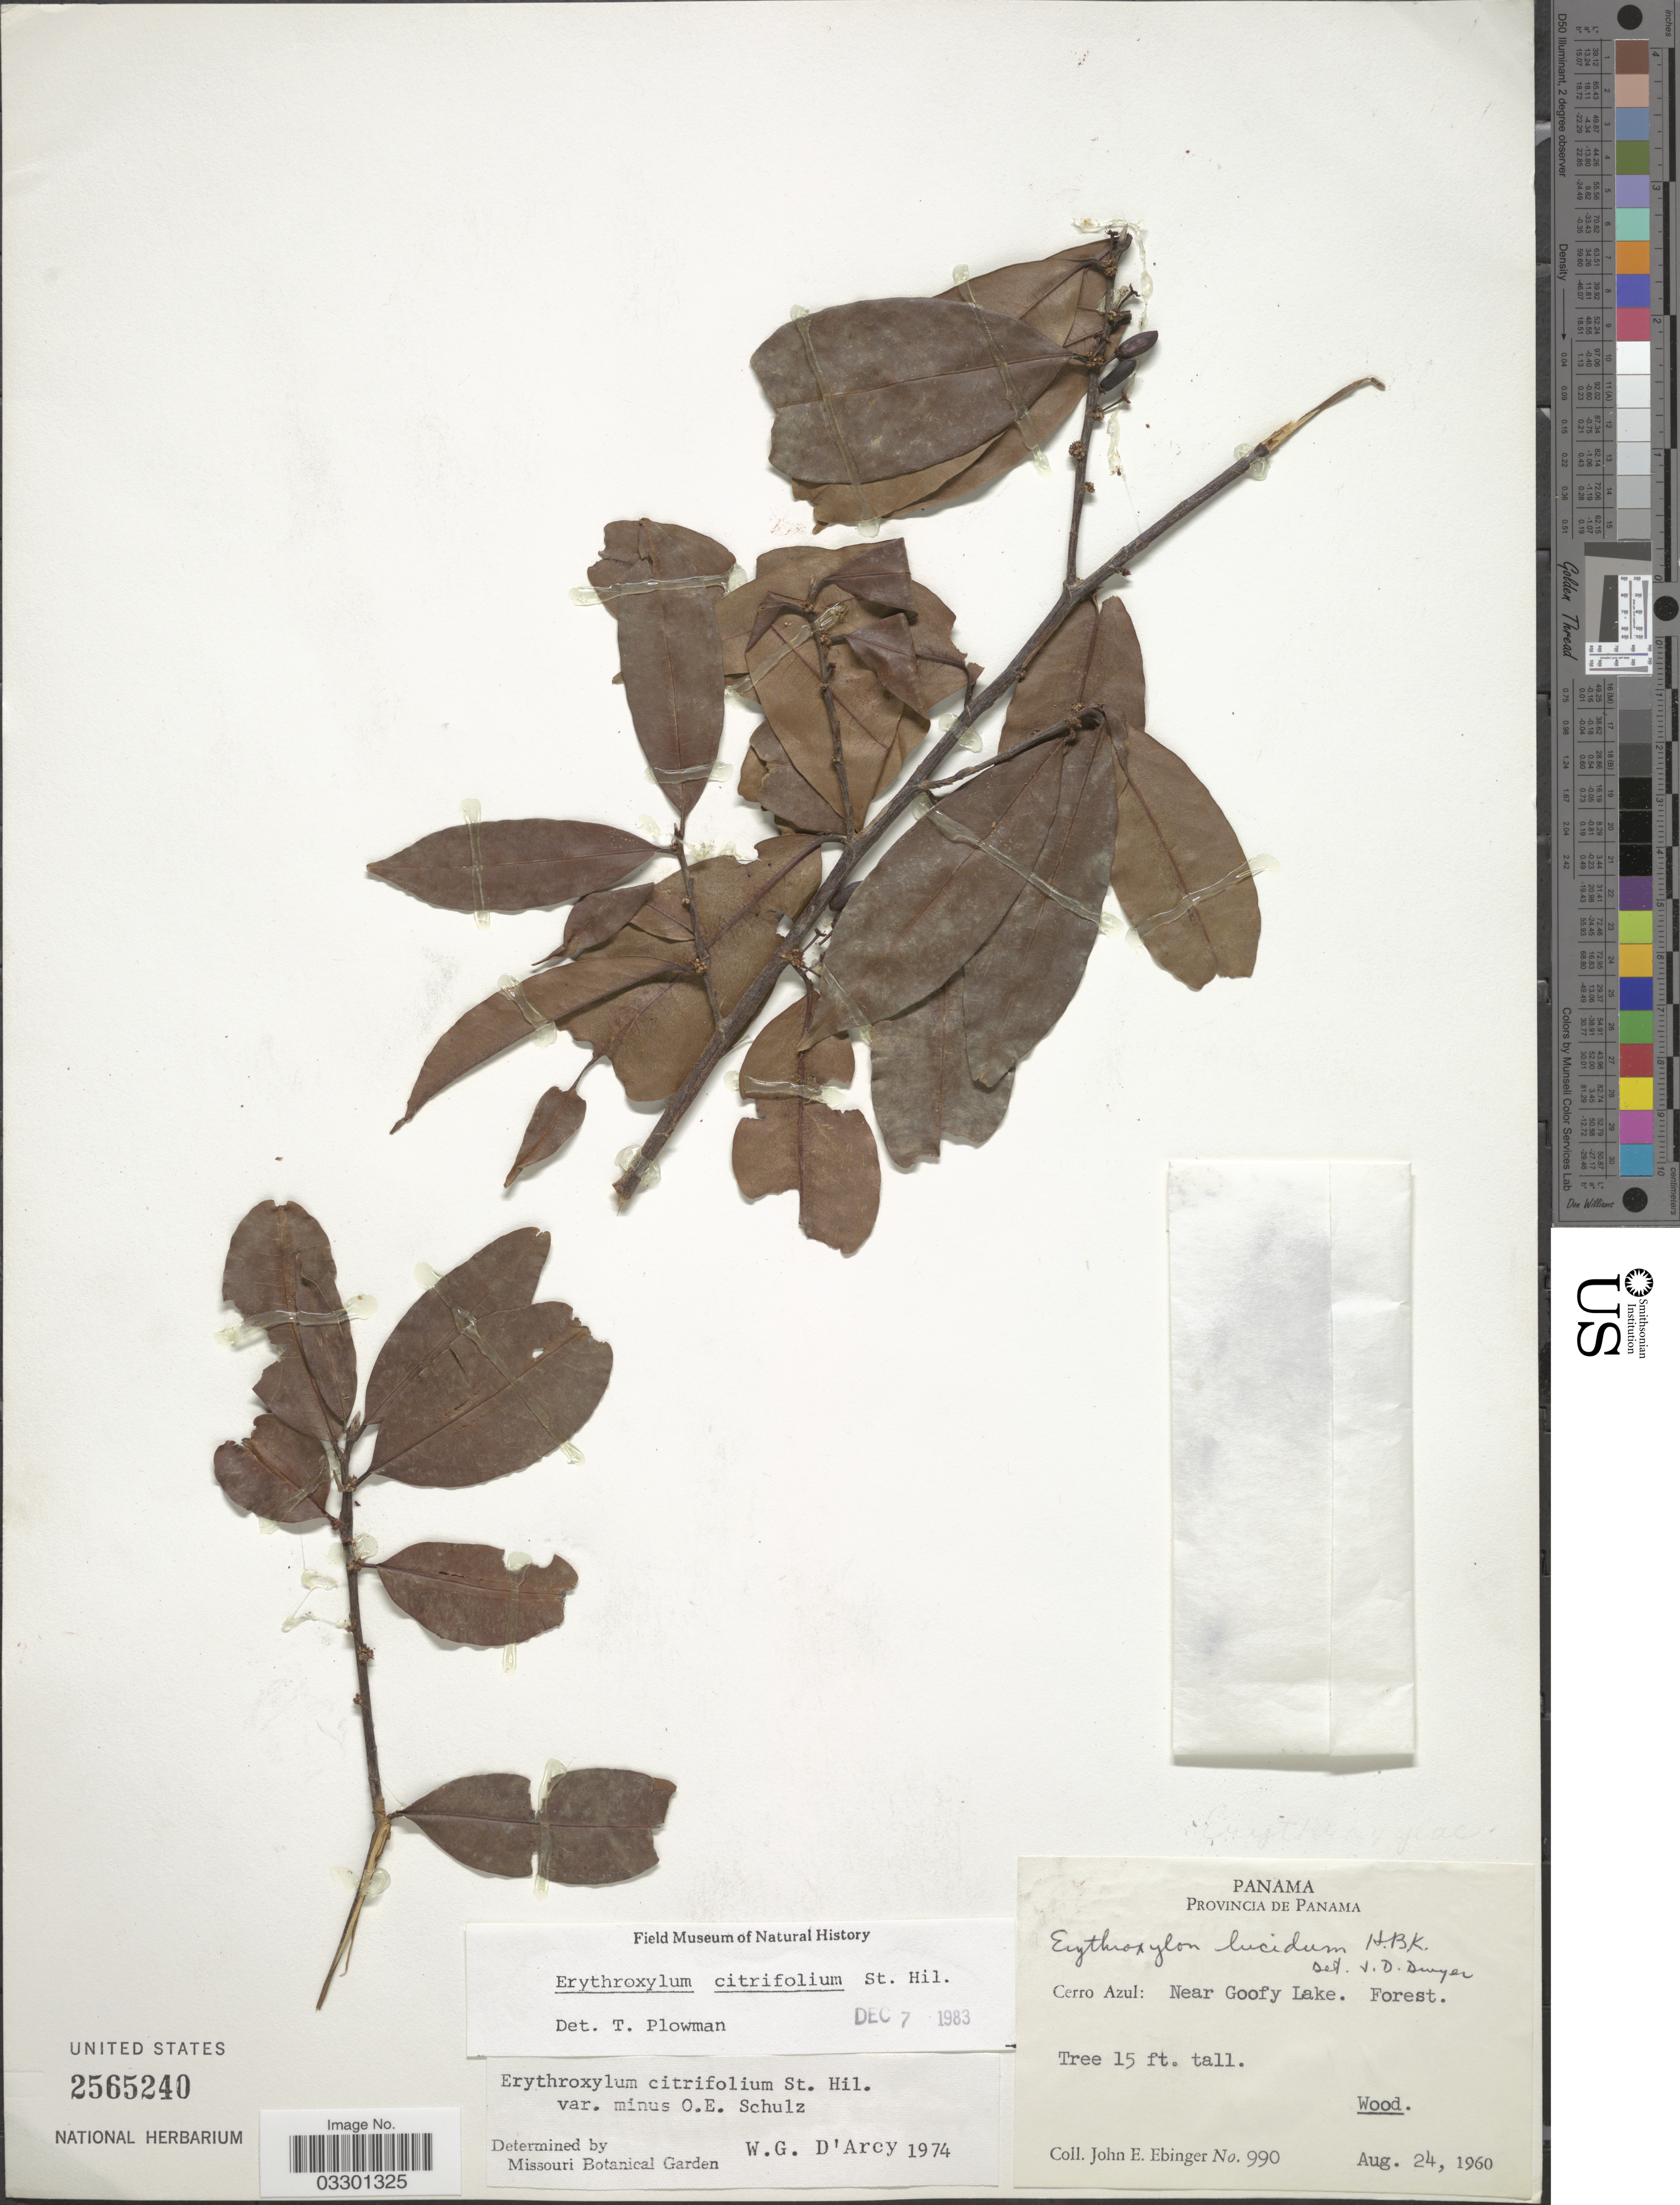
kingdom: Plantae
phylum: Tracheophyta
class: Magnoliopsida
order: Malpighiales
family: Erythroxylaceae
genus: Erythroxylum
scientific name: Erythroxylum citrifolium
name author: A. St.-Hil.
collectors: J. Ebinger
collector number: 990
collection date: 1960-08-24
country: Panama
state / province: Panamá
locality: Cerro Azul: Near Goofy Lake. Forest.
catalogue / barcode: US 2565240